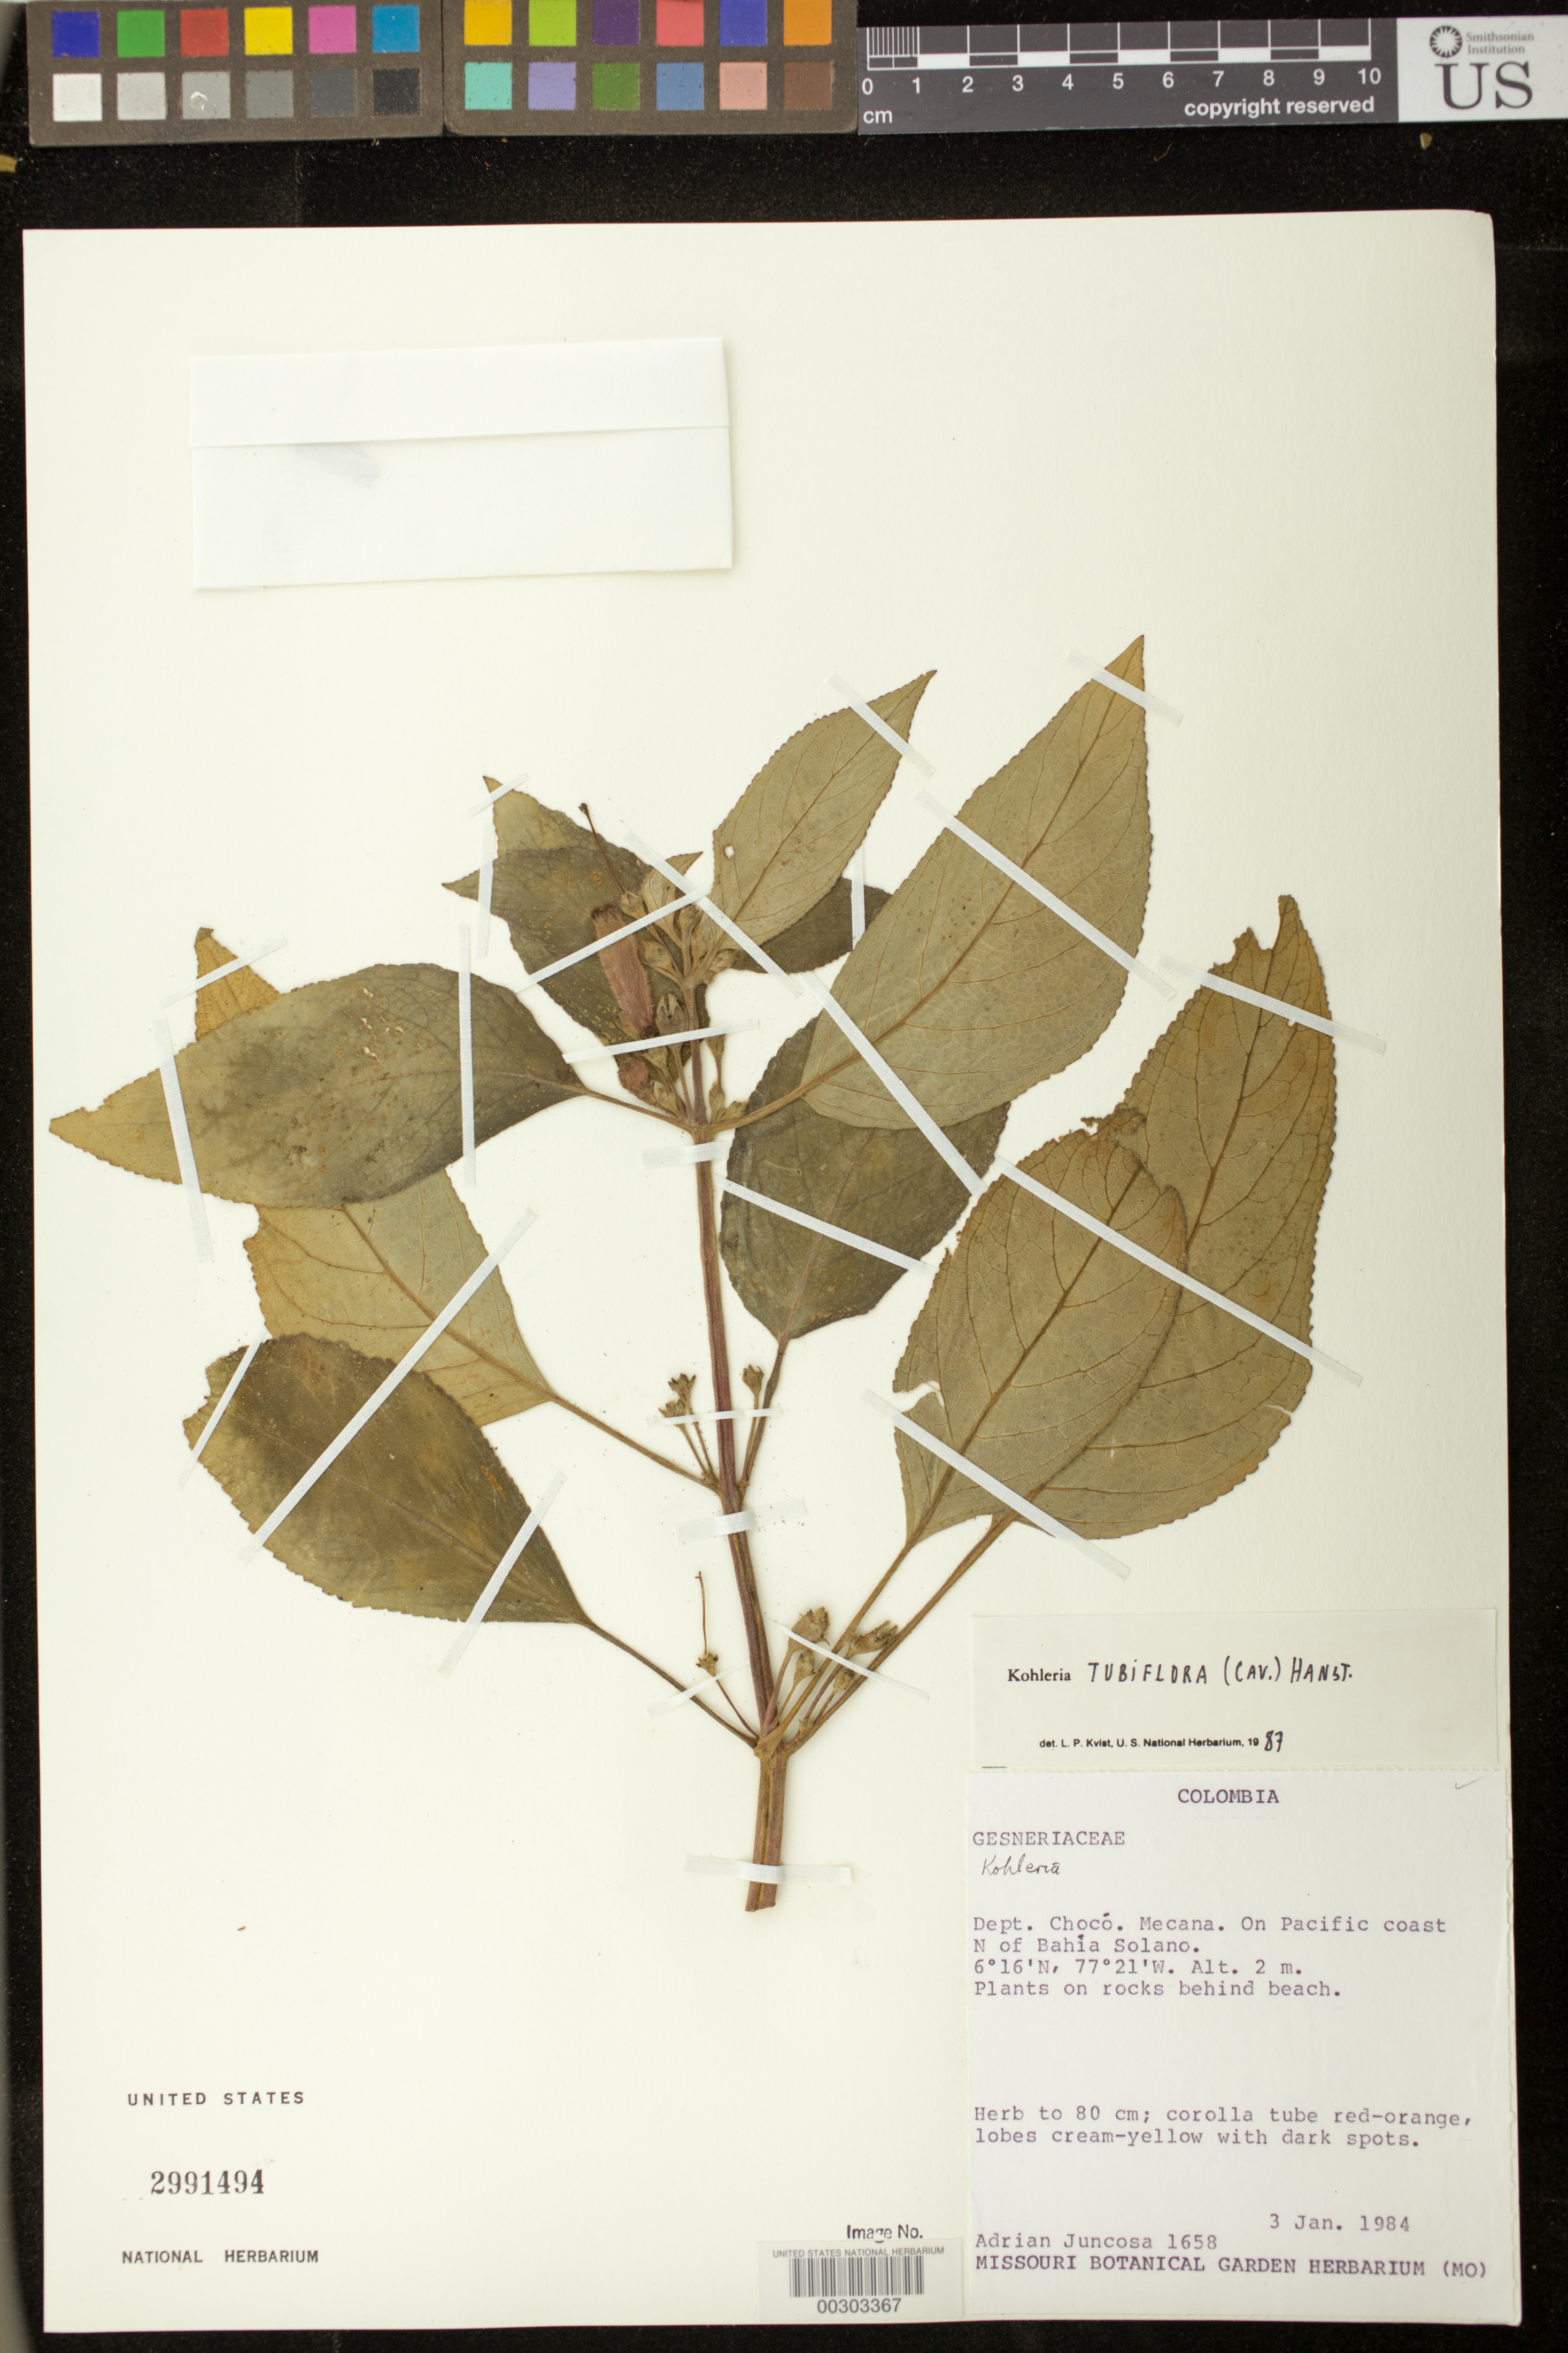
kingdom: Plantae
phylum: Tracheophyta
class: Magnoliopsida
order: Lamiales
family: Gesneriaceae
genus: Kohleria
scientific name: Kohleria tubiflora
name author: (Cav.) Hanst.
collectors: A. Juncosa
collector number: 1658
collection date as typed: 03 Jan 1984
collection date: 1984-01-03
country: Colombia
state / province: Chocó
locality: Mecana, on Pacific coast N of Bahia Solano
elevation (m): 2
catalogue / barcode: US 2991494